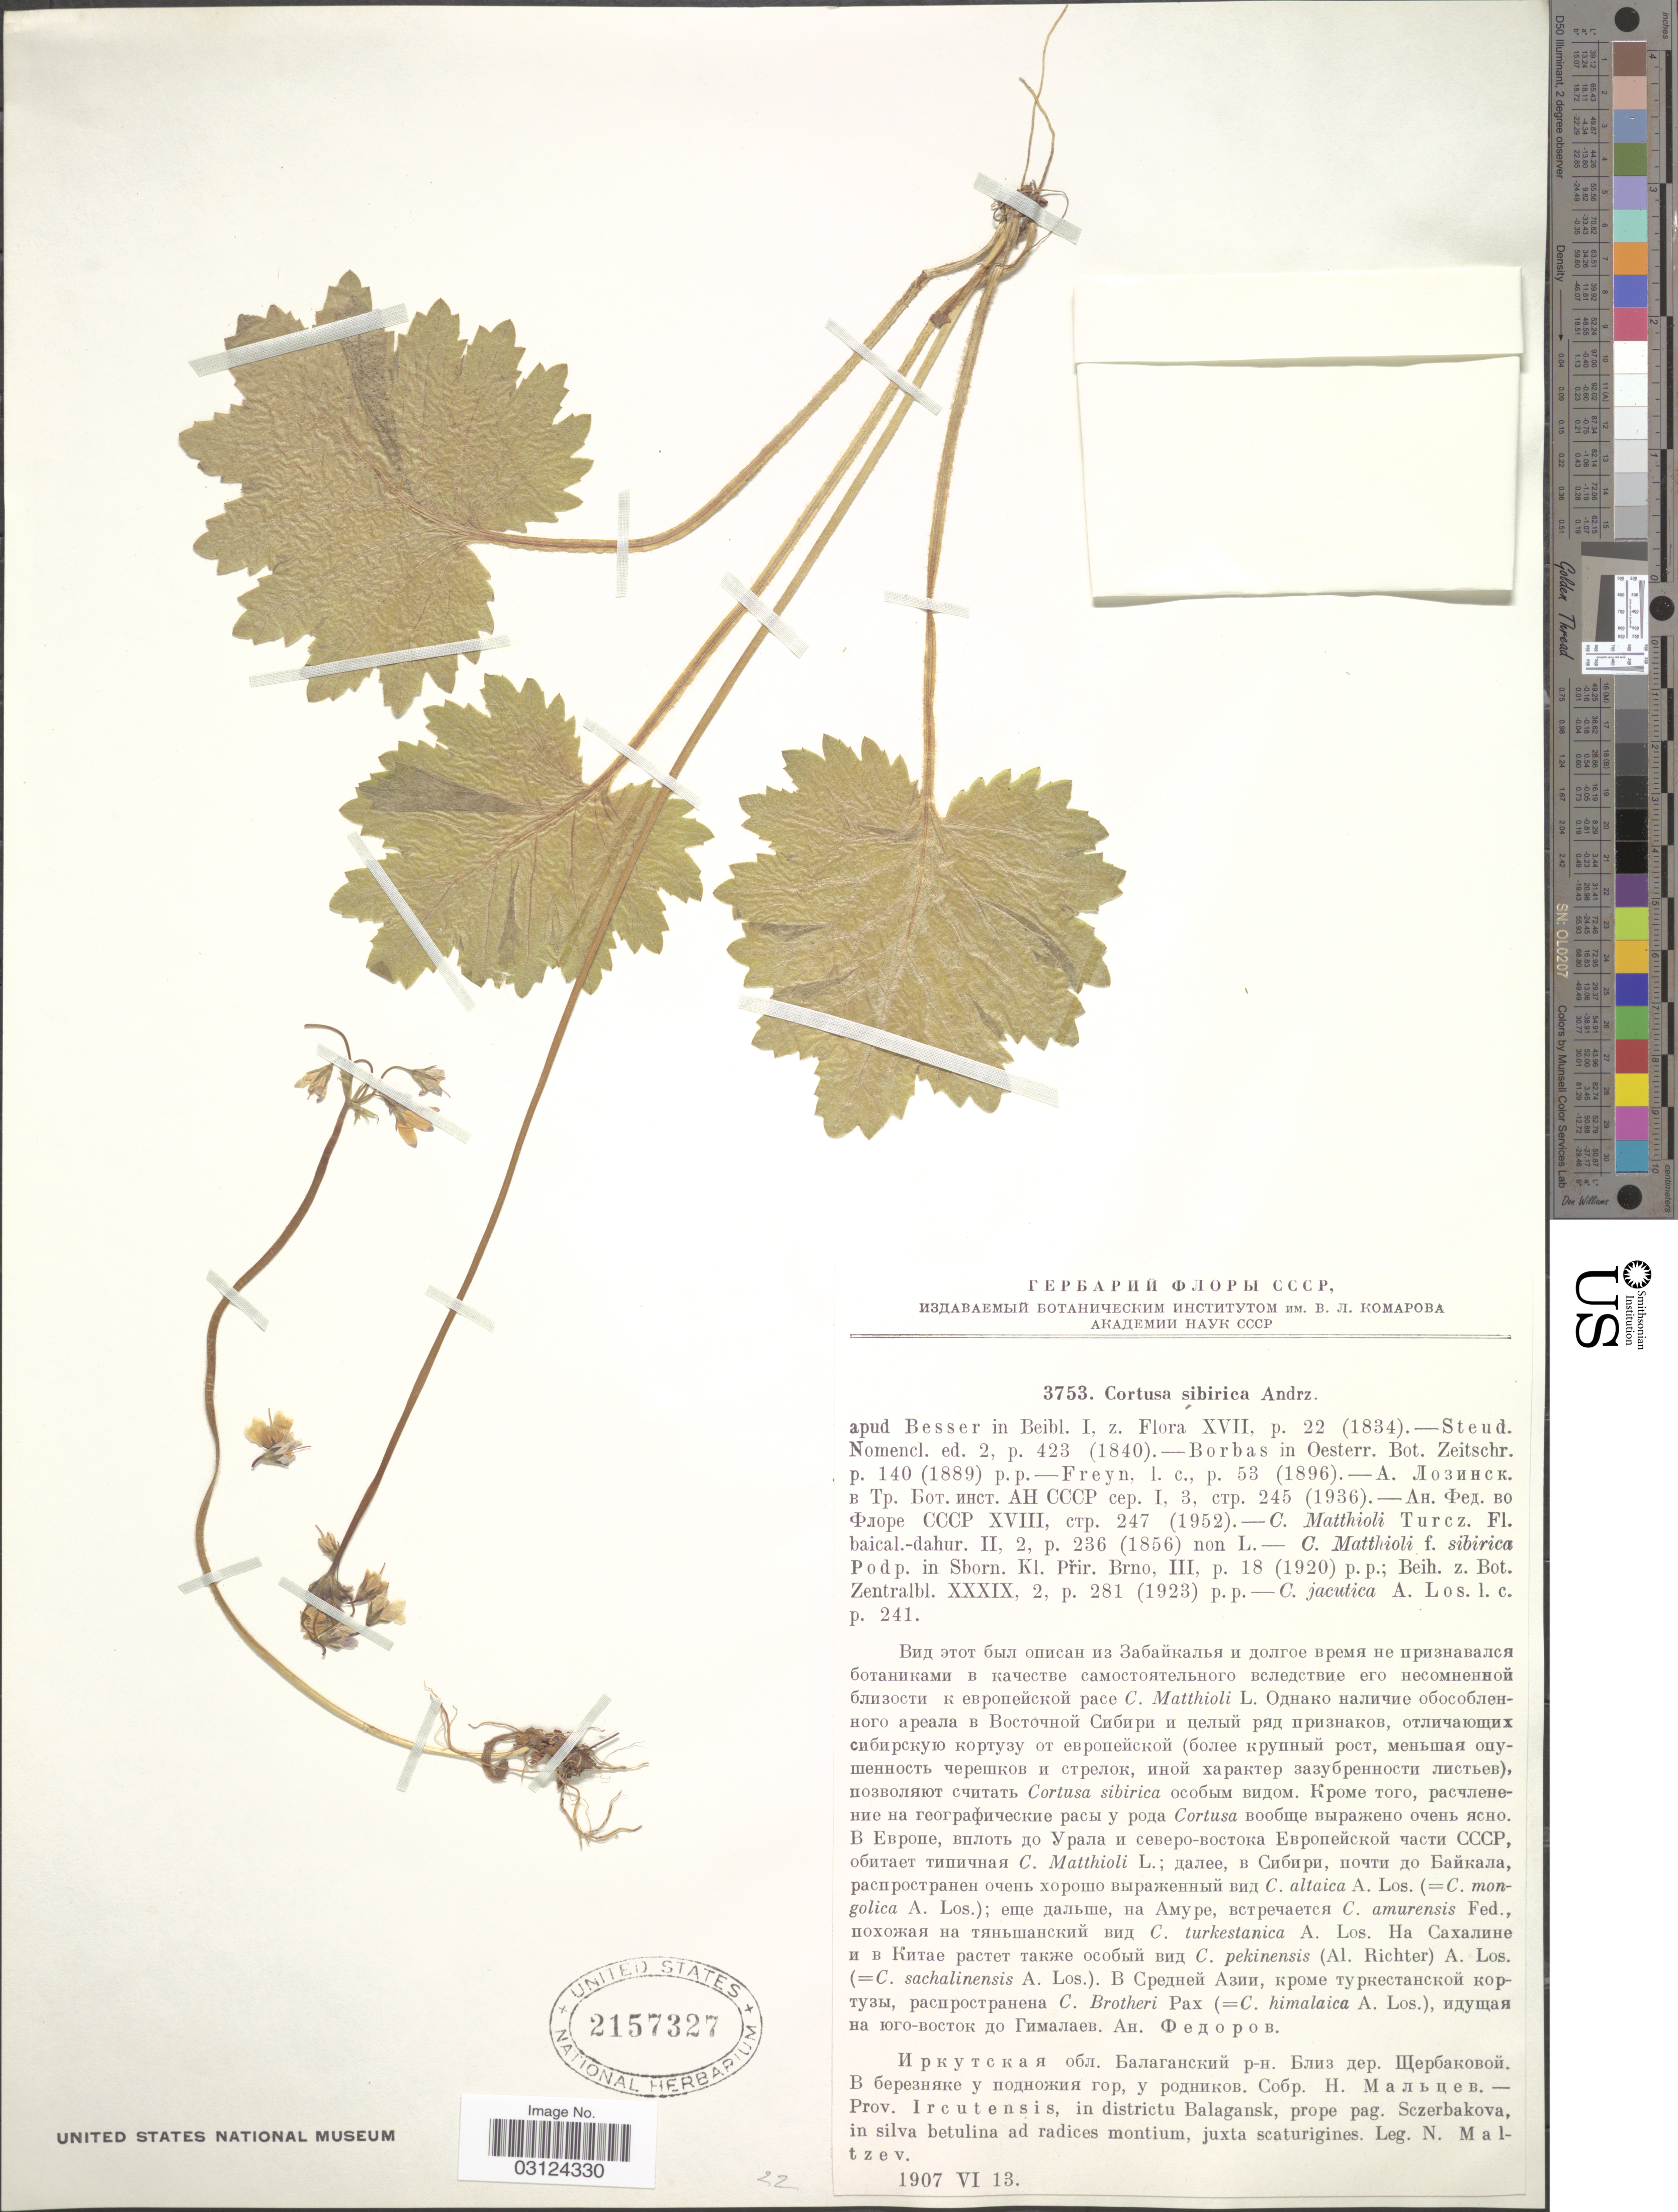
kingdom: Plantae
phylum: Tracheophyta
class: Magnoliopsida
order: Ericales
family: Primulaceae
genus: Cortusa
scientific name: Cortusa sibirica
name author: Andrz. ex Besser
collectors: N. Maltzev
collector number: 3753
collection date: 1907-06-13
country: Russian Federation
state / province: Irkutsk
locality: Prov. Ircutensis, in districtu Balagansk, prope pag. Sczerbakova, in silva betulina ad radices montium, juxta scaturigines.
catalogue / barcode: US 2157327